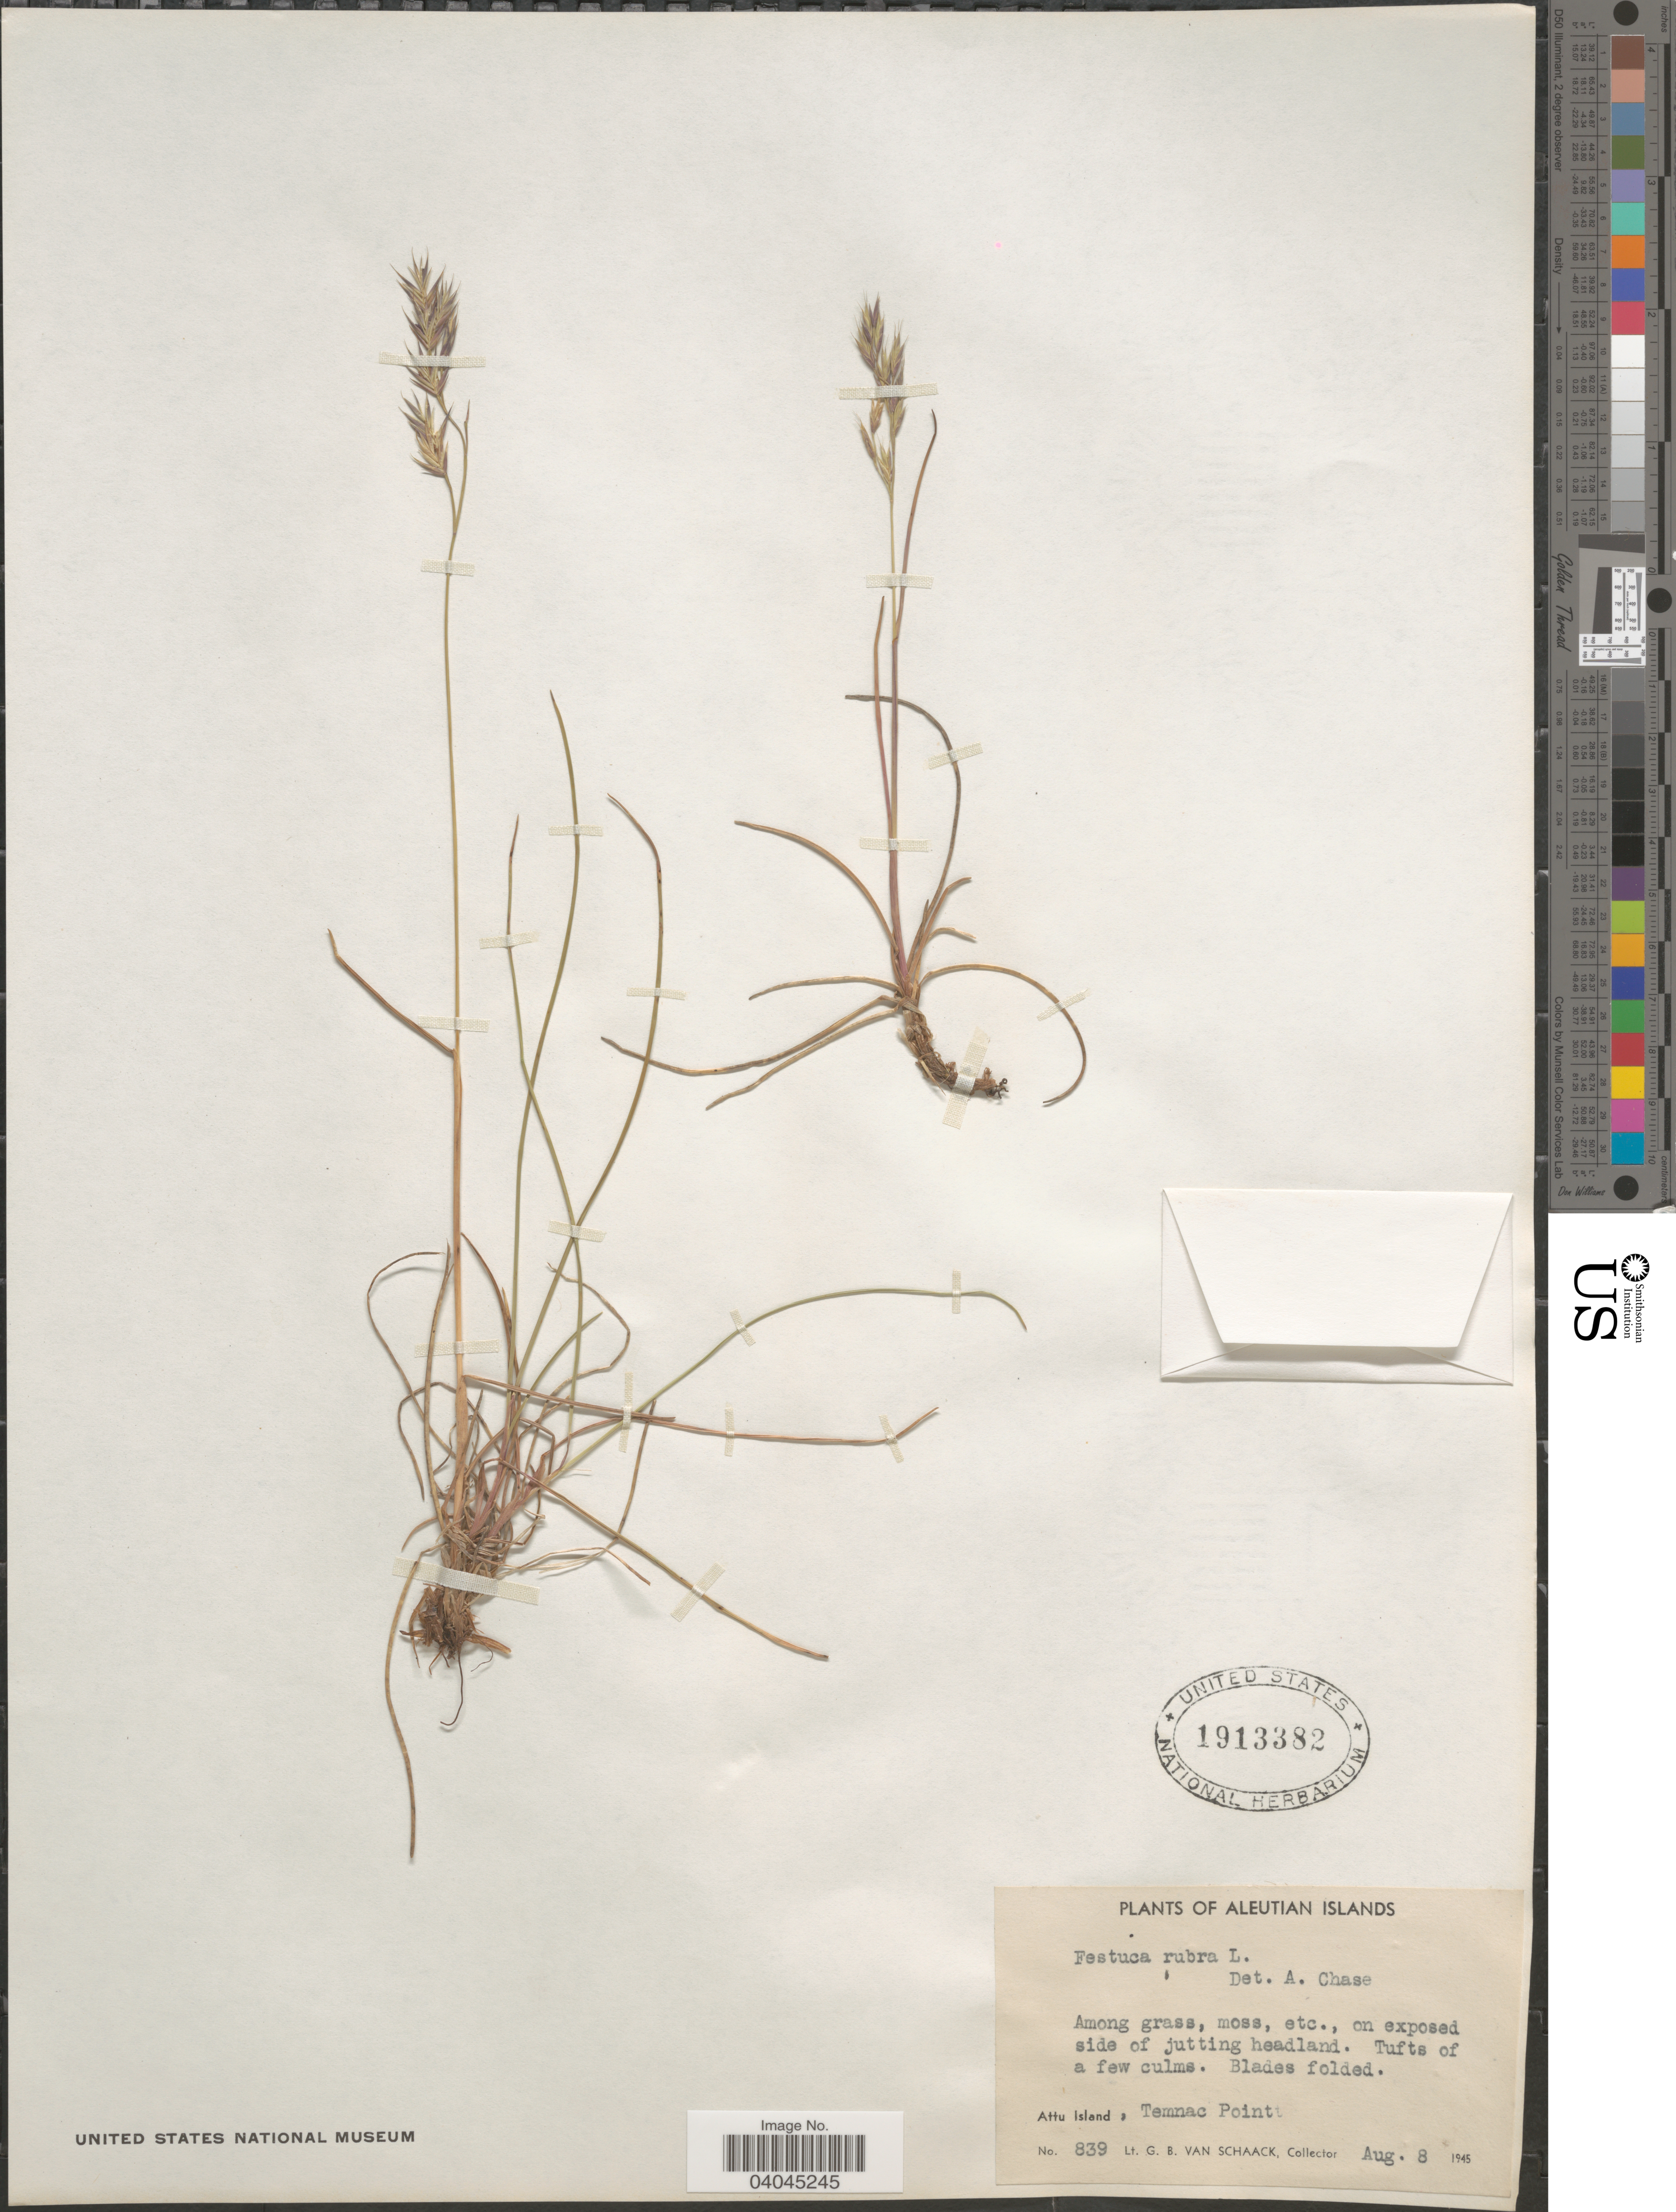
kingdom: Plantae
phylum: Tracheophyta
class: Liliopsida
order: Poales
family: Poaceae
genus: Festuca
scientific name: Festuca rubra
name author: L.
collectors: G. Van Schaack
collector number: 839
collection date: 1945-08-08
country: United States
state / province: Alaska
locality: Aleutian Islands. Attu Island, Temnac Point.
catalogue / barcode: US 1913382